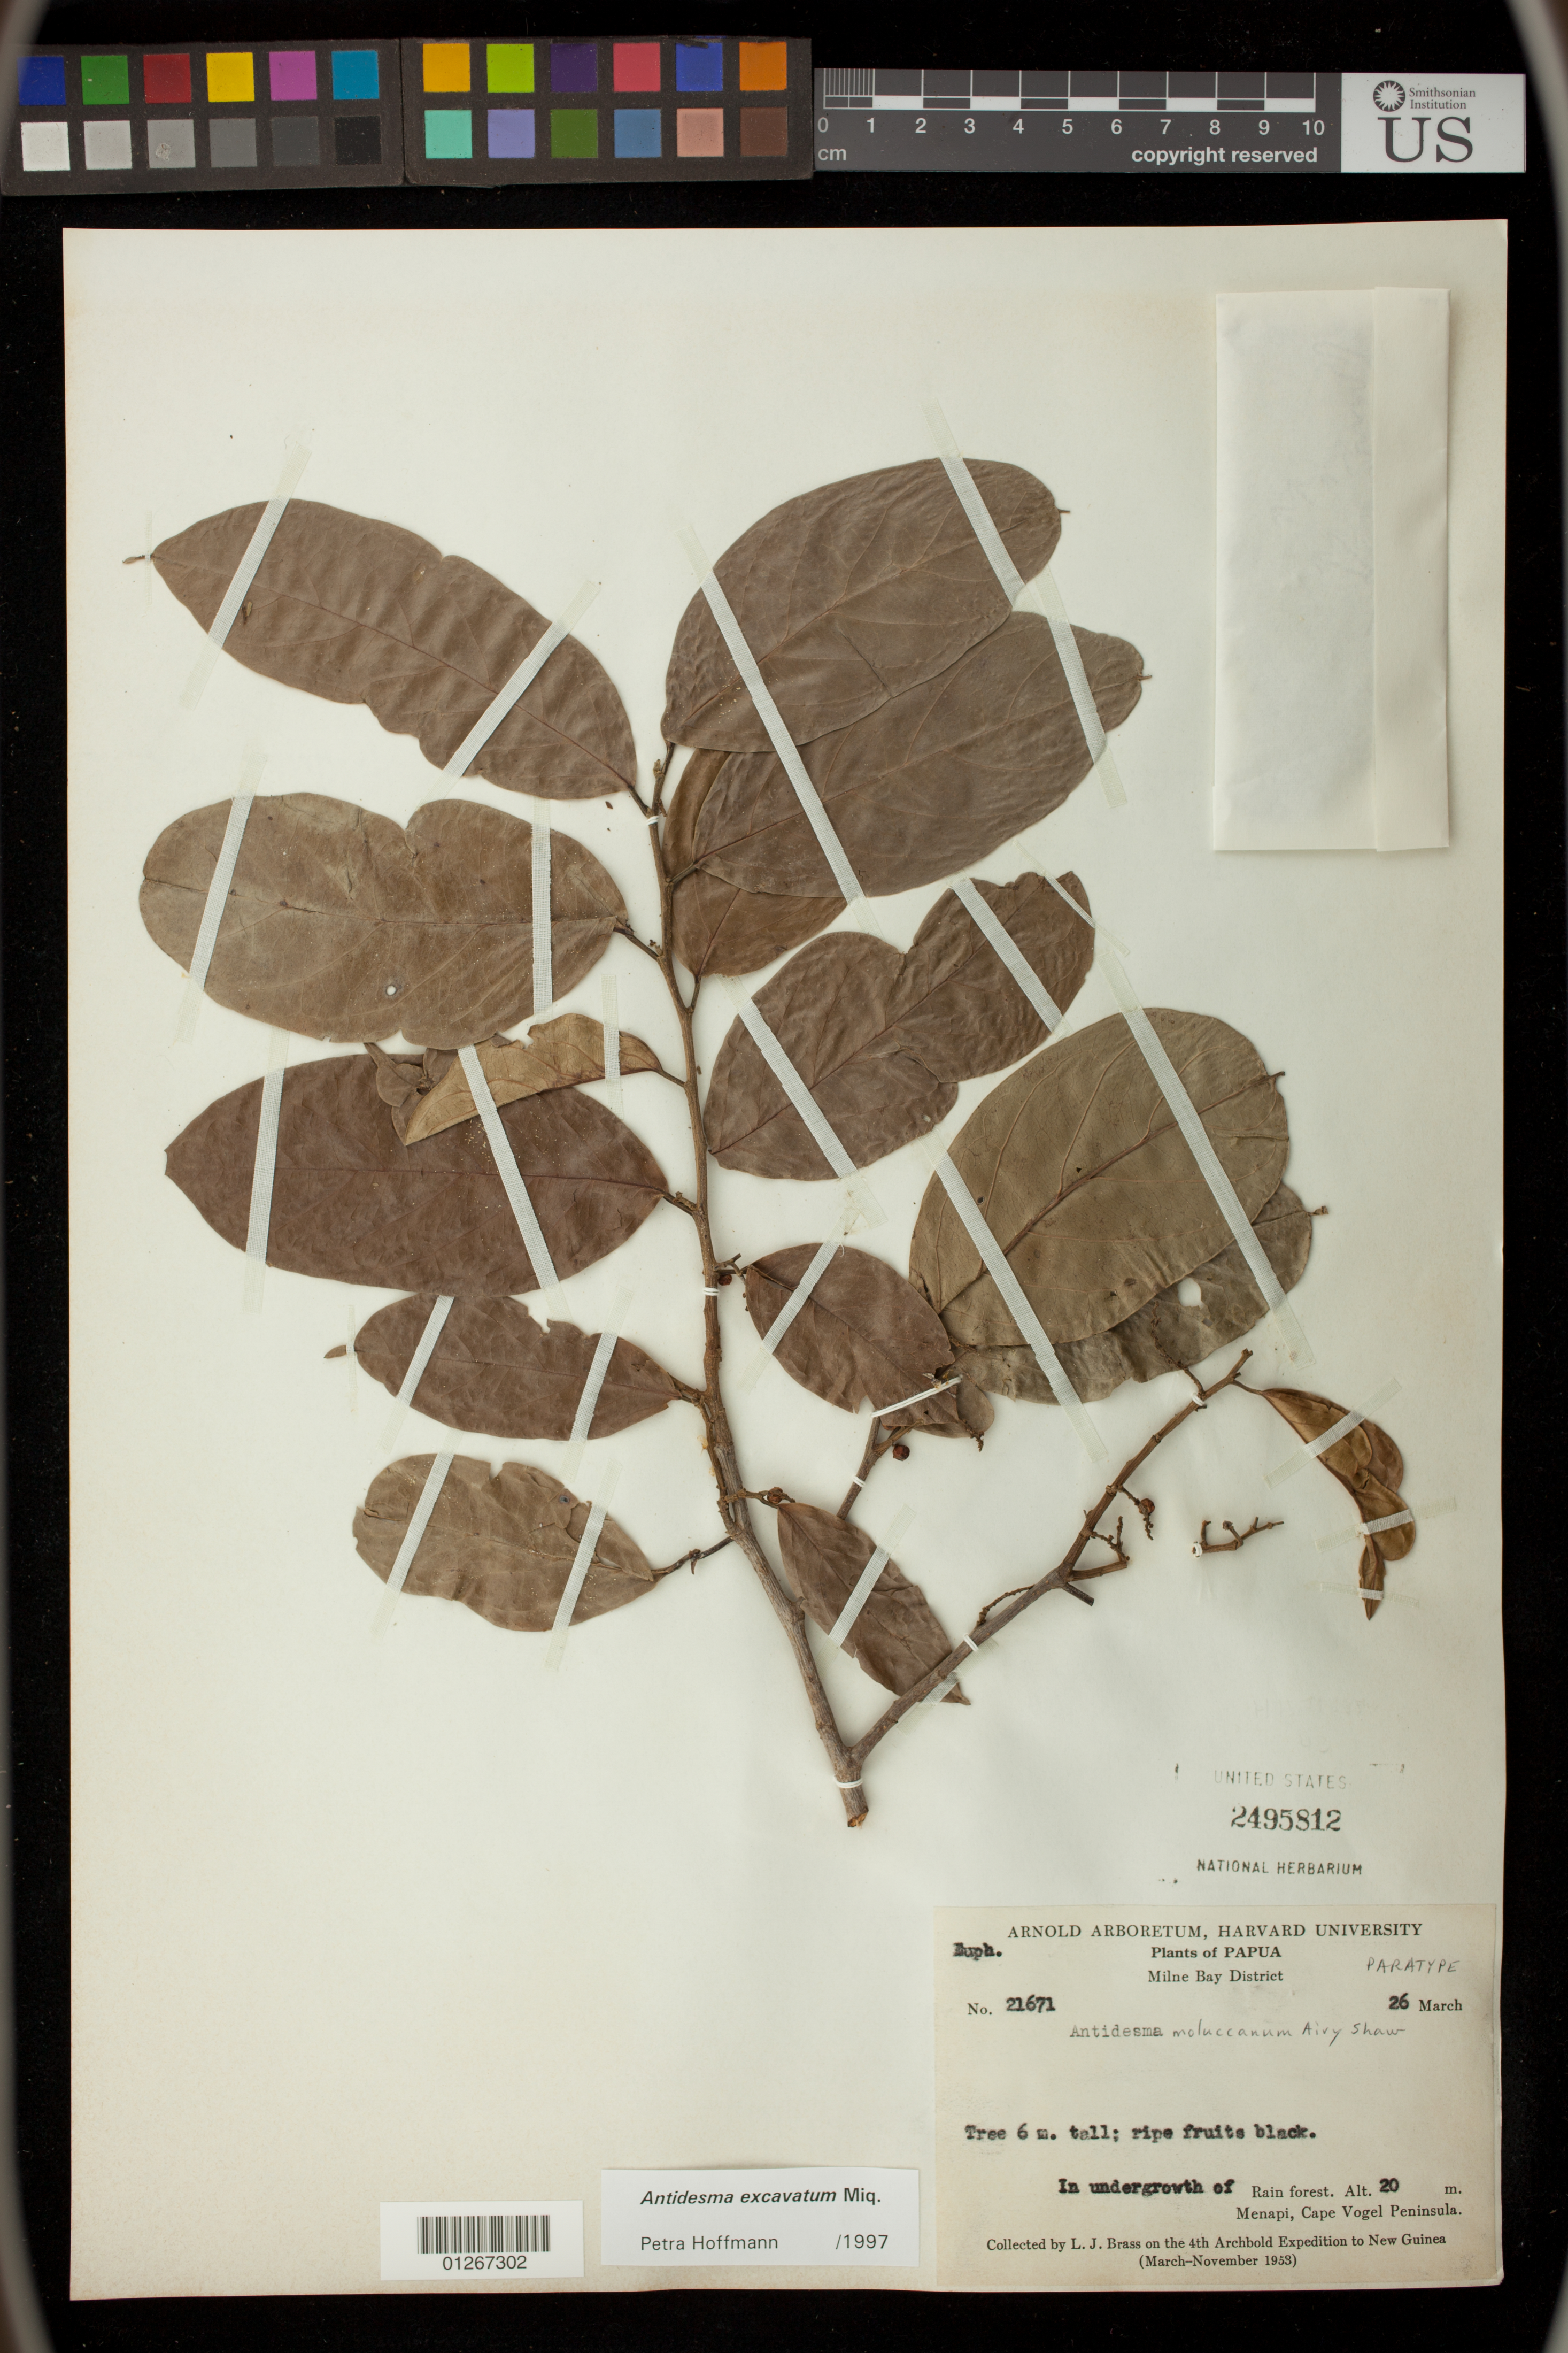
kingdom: Plantae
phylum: Tracheophyta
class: Magnoliopsida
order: Malpighiales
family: Phyllanthaceae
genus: Antidesma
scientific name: Antidesma excavatum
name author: Miq.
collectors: L. J. Brass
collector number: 21671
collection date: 1953-03-26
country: Papua New Guinea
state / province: Milne Bay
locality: Cape Vogel Peninsula, Menapi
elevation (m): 20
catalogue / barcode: US 2495812